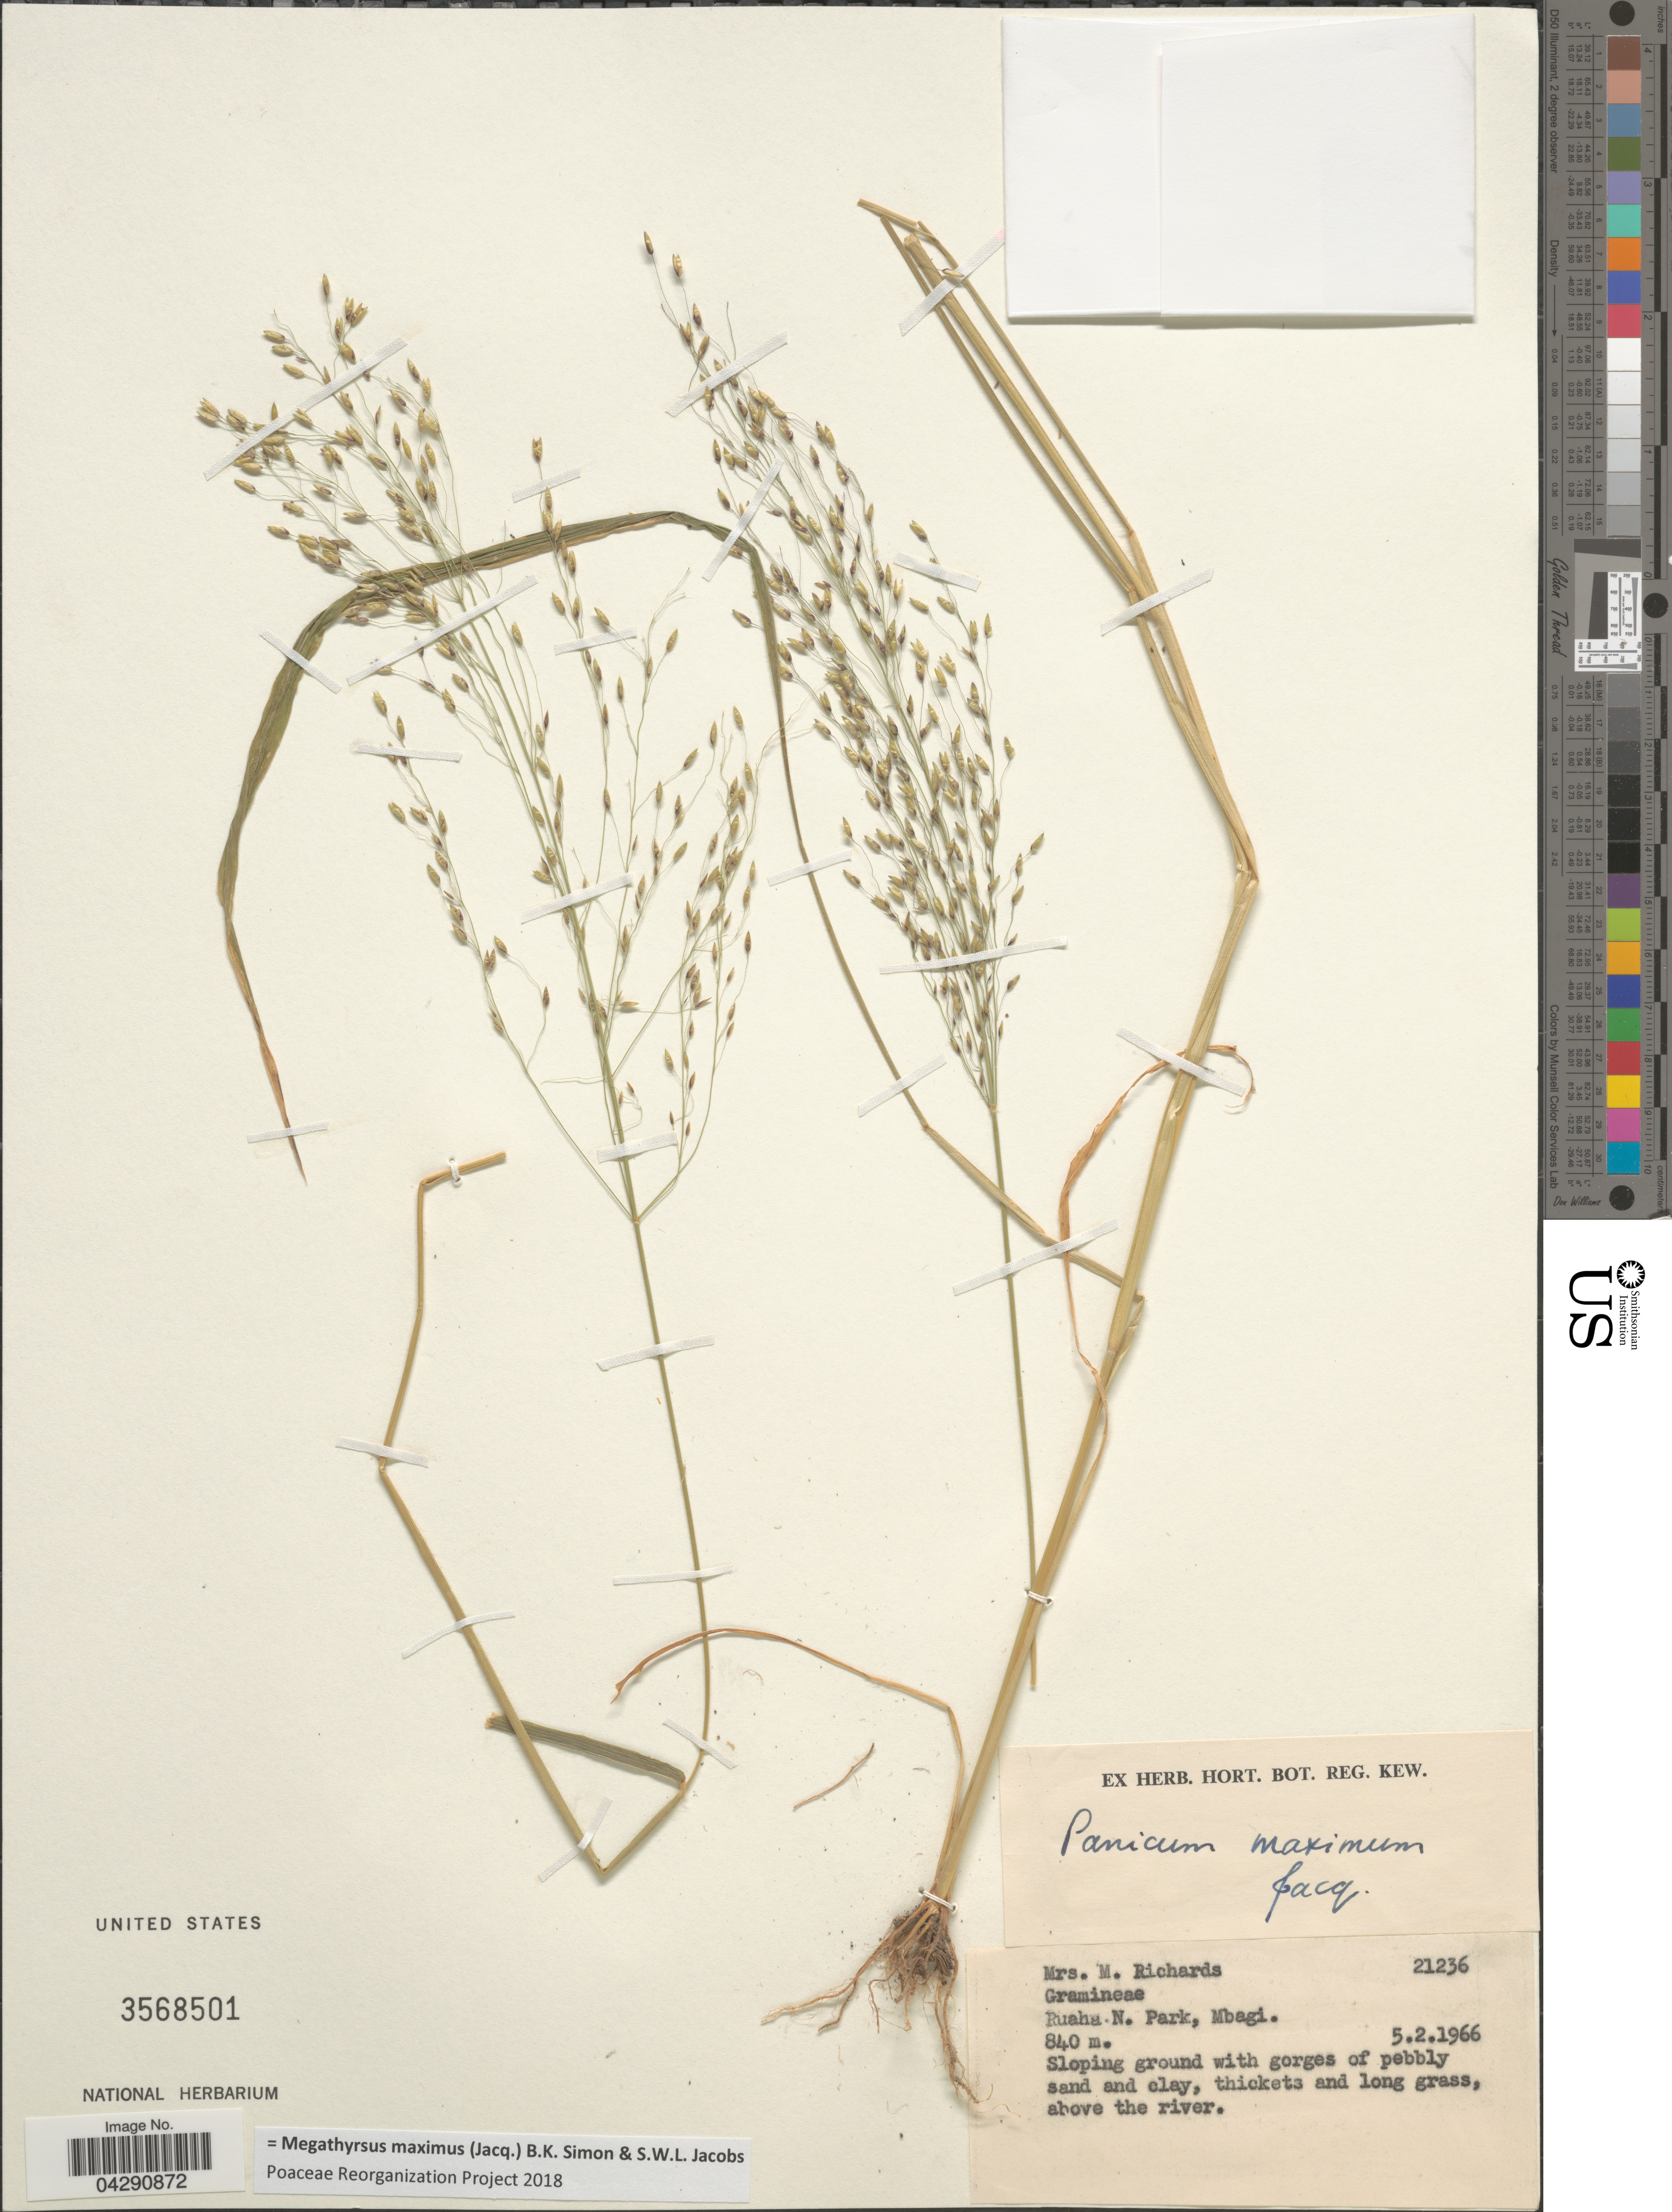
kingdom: Plantae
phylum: Tracheophyta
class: Liliopsida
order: Poales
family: Poaceae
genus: Megathyrsus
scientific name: Megathyrsus maximus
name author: (Jacq.) B.K. Simon & S.W.L. Jacobs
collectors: M. Richards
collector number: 21236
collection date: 1966-02-05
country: Tanzania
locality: Ruaha N. Park, Mbagi.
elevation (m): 840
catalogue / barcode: US 3568501